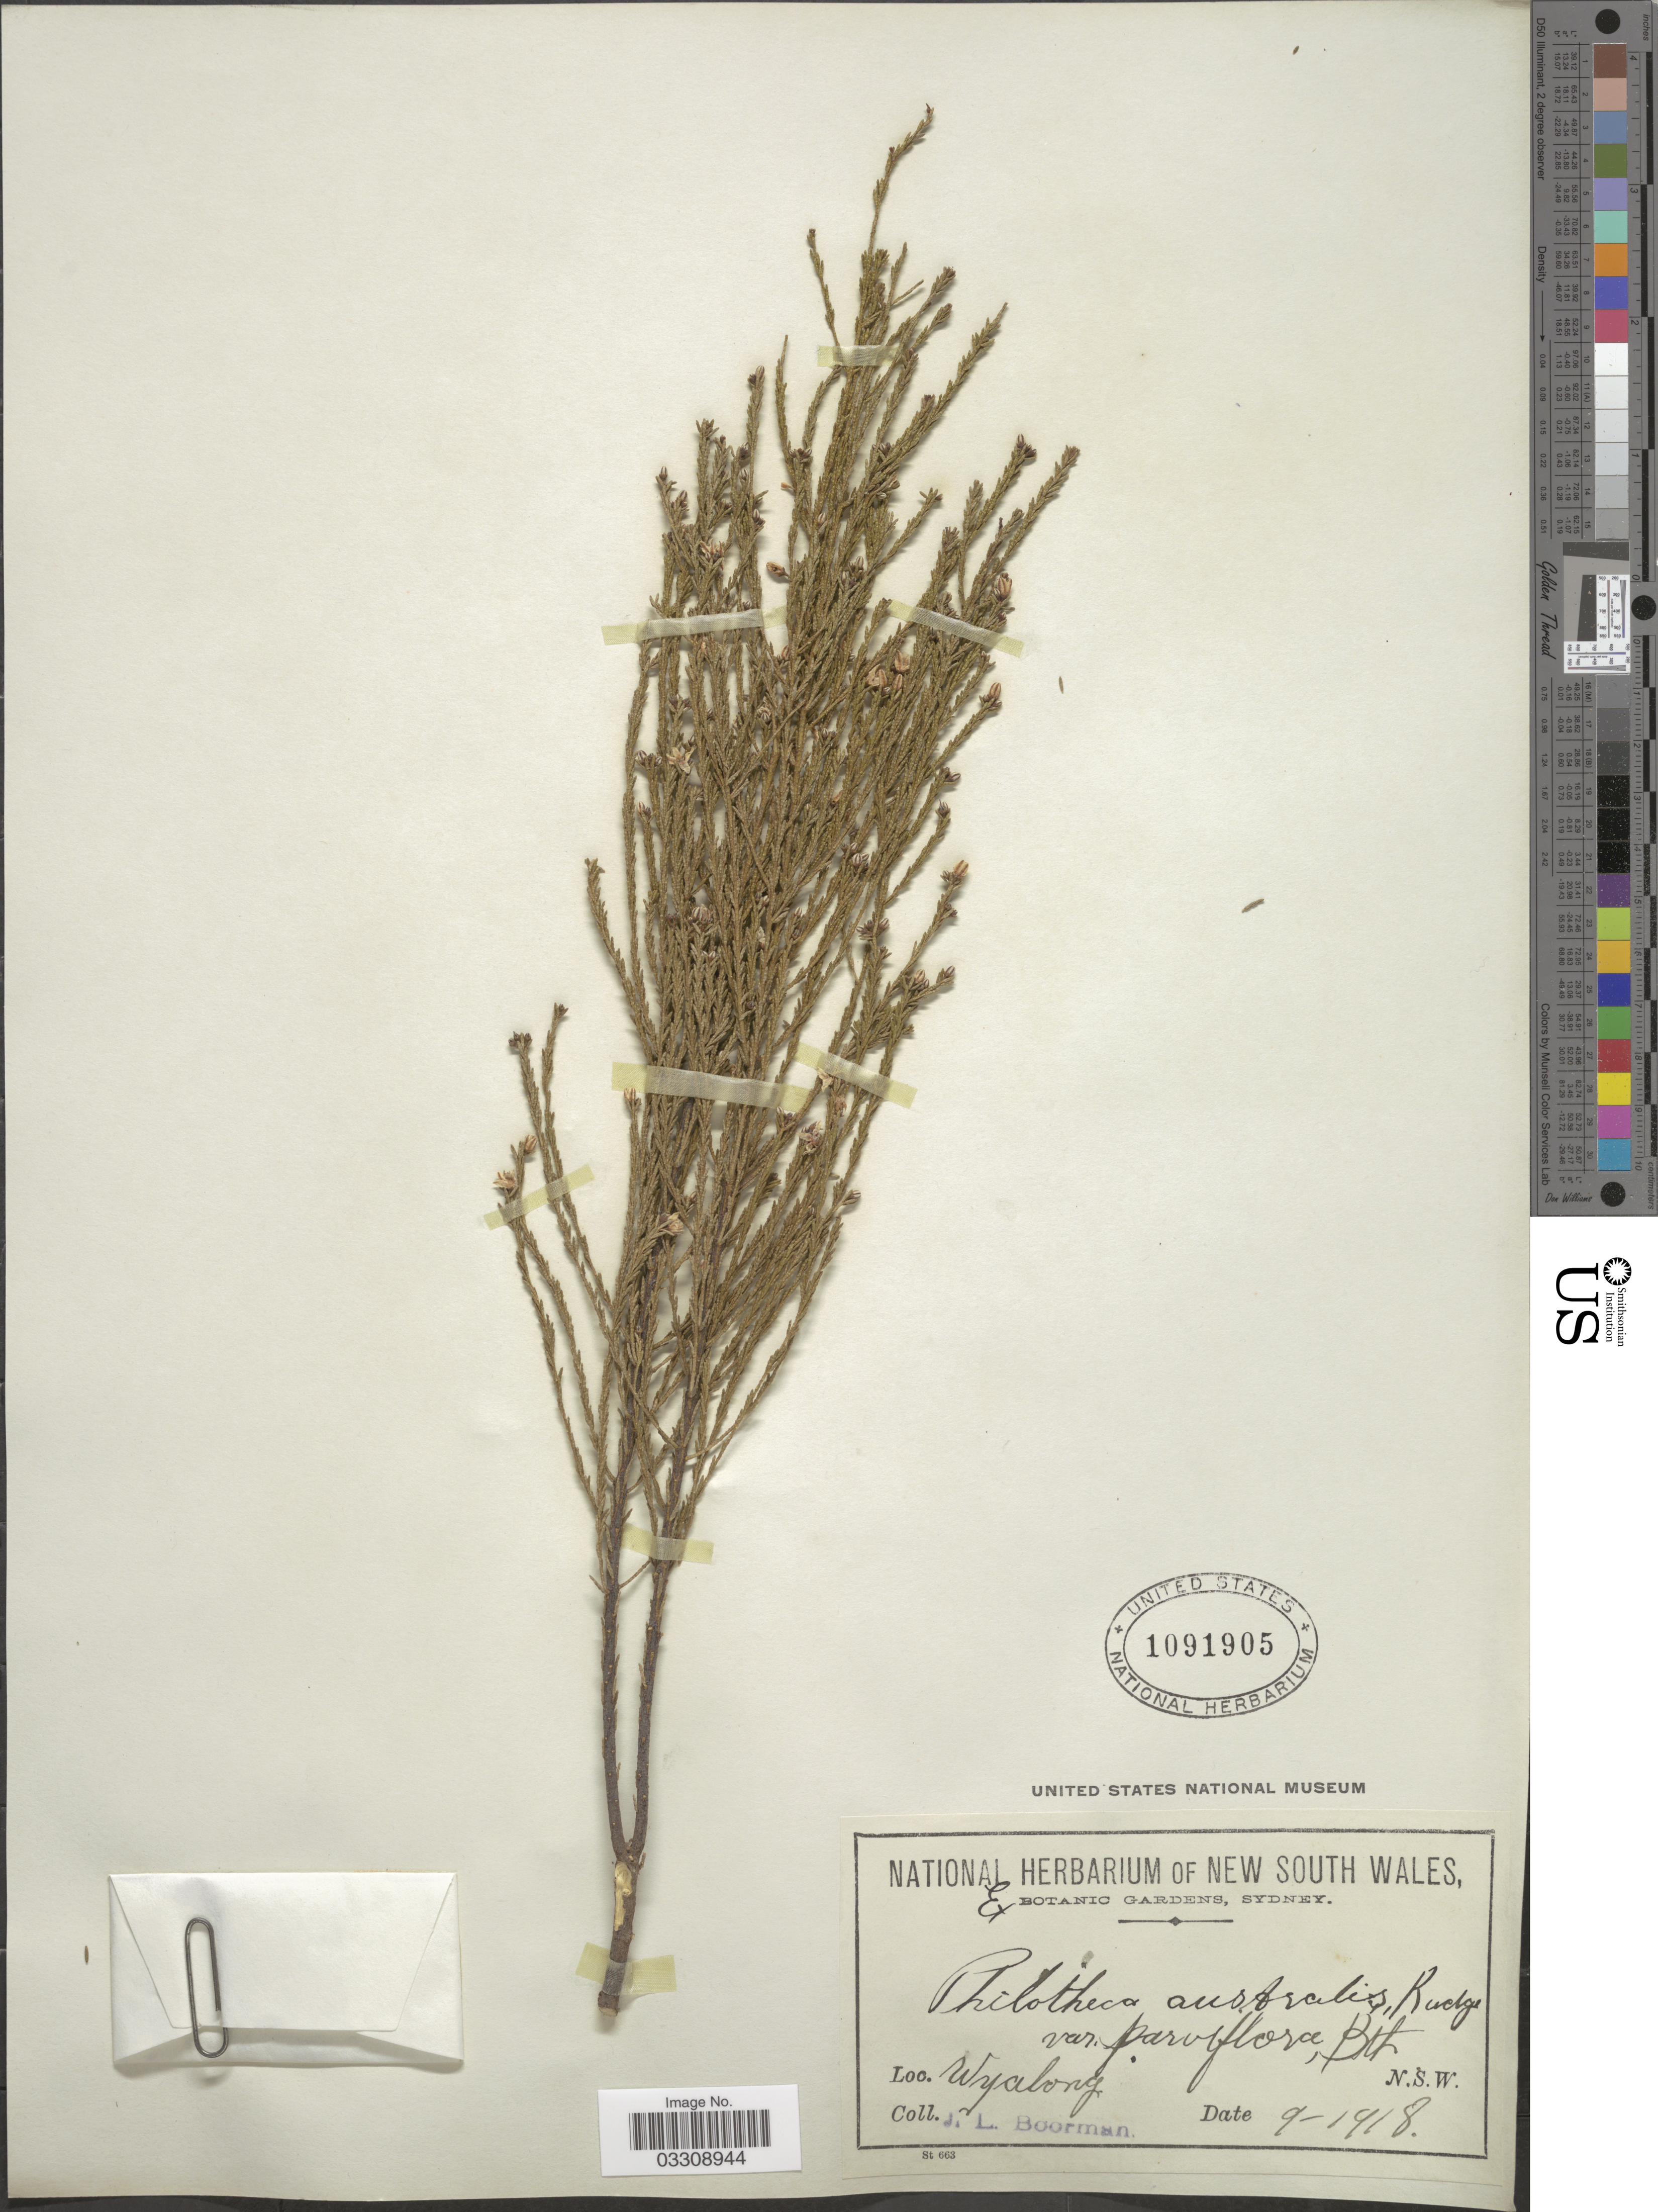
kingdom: Plantae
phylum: Tracheophyta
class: Magnoliopsida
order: Sapindales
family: Rutaceae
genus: Philotheca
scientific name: Philotheca australis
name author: Rudge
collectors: J. Boorman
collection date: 1918-09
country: Australia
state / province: New South Wales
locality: Wyalong.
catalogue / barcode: US 1091905